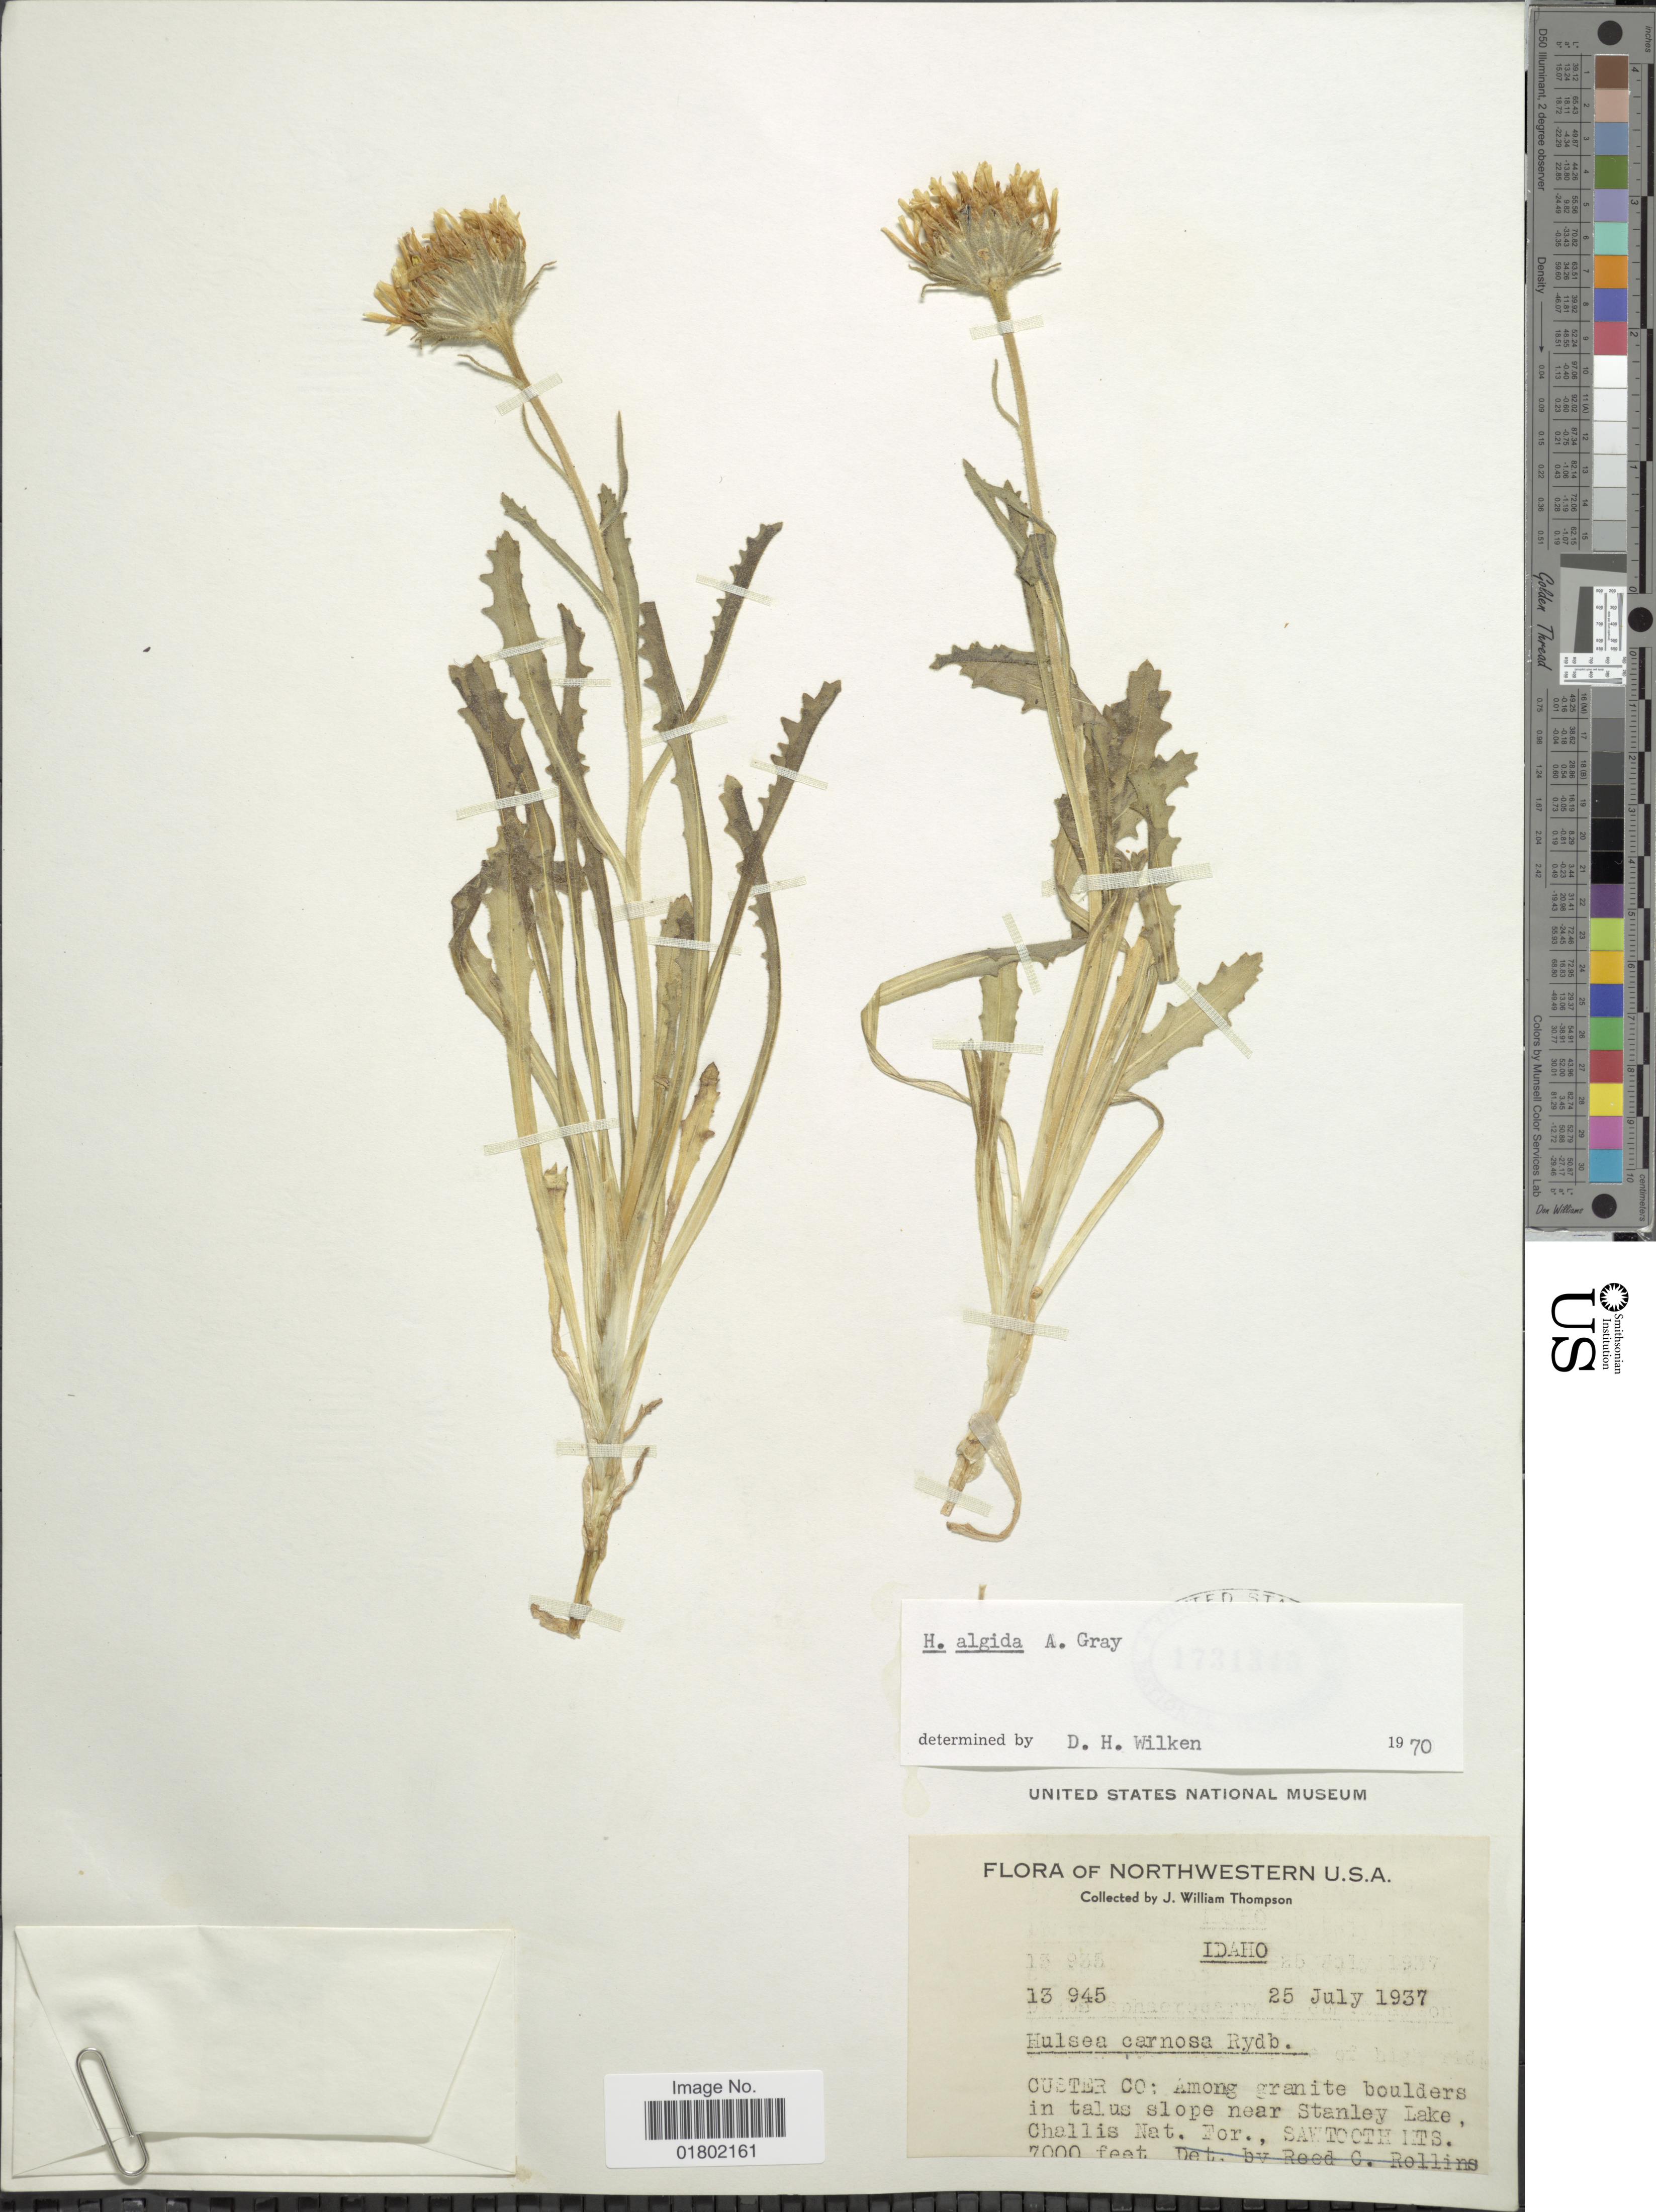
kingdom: Plantae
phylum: Tracheophyta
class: Magnoliopsida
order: Asterales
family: Asteraceae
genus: Hulsea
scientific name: Hulsea algida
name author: A. Gray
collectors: J. W. Thompson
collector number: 13945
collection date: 1937-07-25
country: United States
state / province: Idaho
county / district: Custer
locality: Among granite boulders in talus slope near Stanley Lake, Challis Nat. for., Sawtooth Mts.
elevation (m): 2134